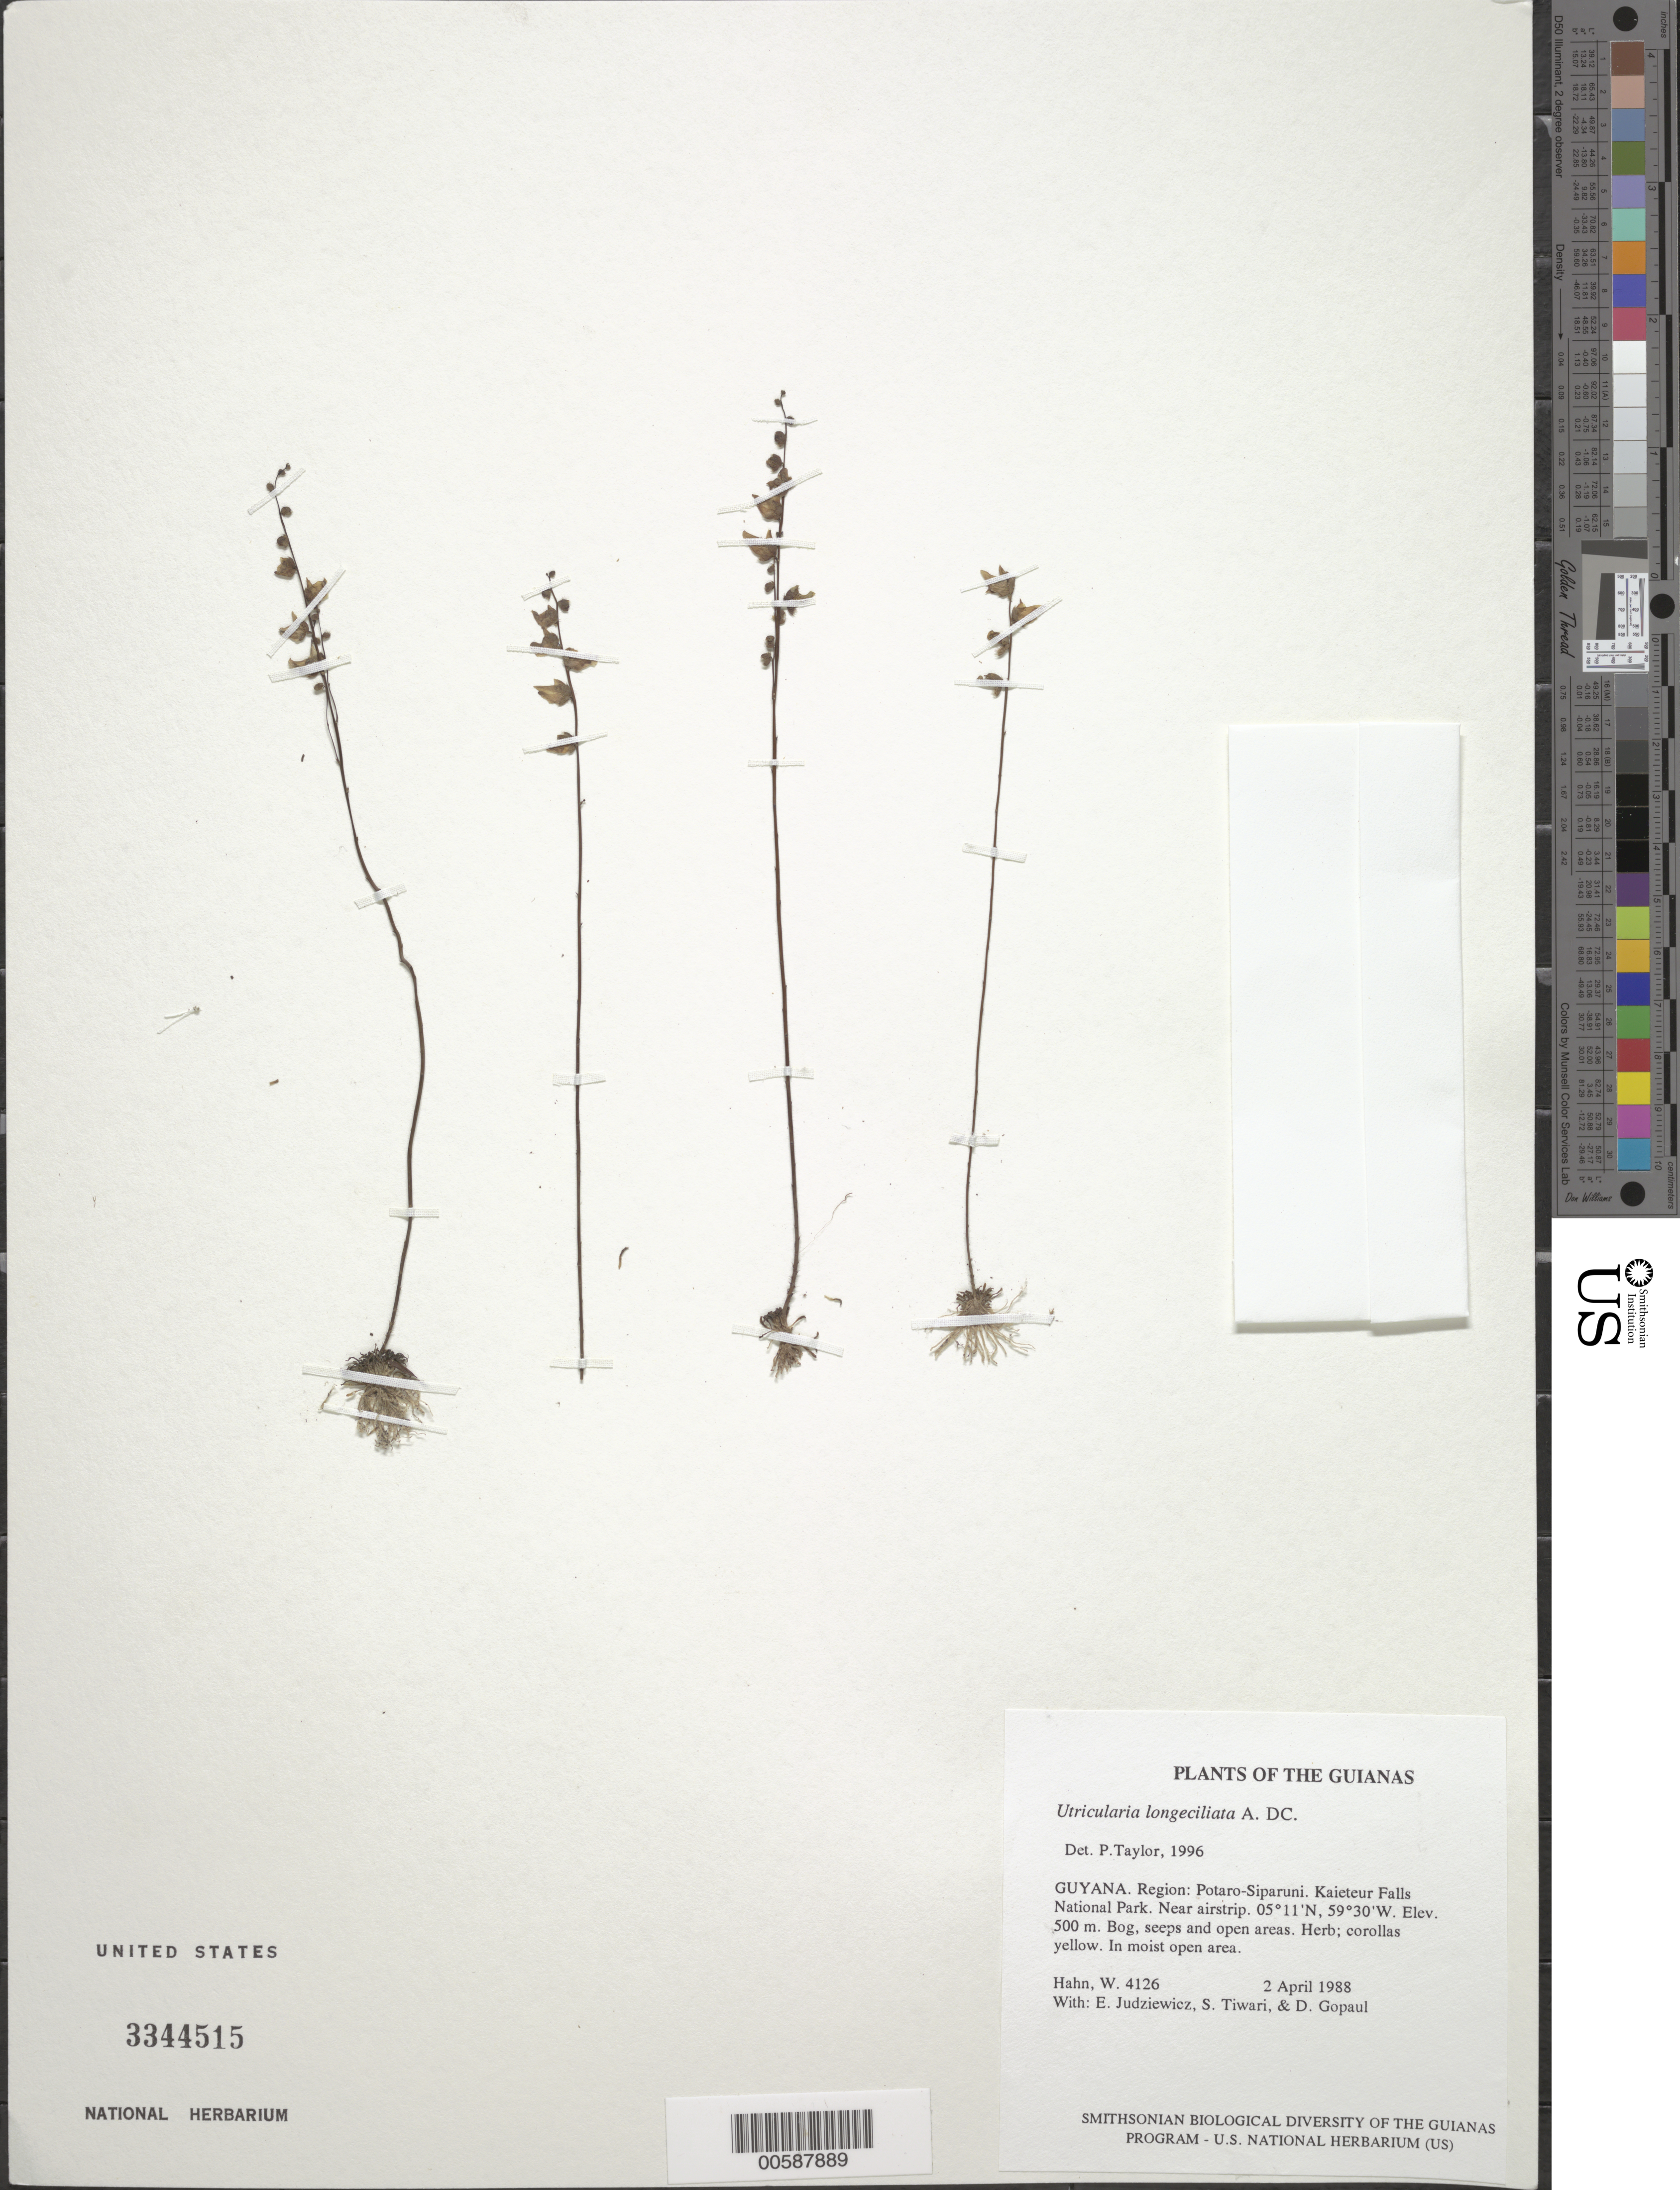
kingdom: Plantae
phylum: Tracheophyta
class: Magnoliopsida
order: Lamiales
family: Lentibulariaceae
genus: Utricularia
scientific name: Utricularia amethystina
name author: Salzm. ex A. St.-Hil. & Girard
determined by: Taylor, P.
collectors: W. Hahn, E. J. Judziewicz, S. Tiwari & D. Gopaul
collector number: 4127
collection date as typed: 2 April 1988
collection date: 1988-04-02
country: Guyana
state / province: Potaro-Siparuni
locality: Kaieteur Falls National Park. Near airstrip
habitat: Bog, seeps and open areas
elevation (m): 500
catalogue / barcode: US 3344514